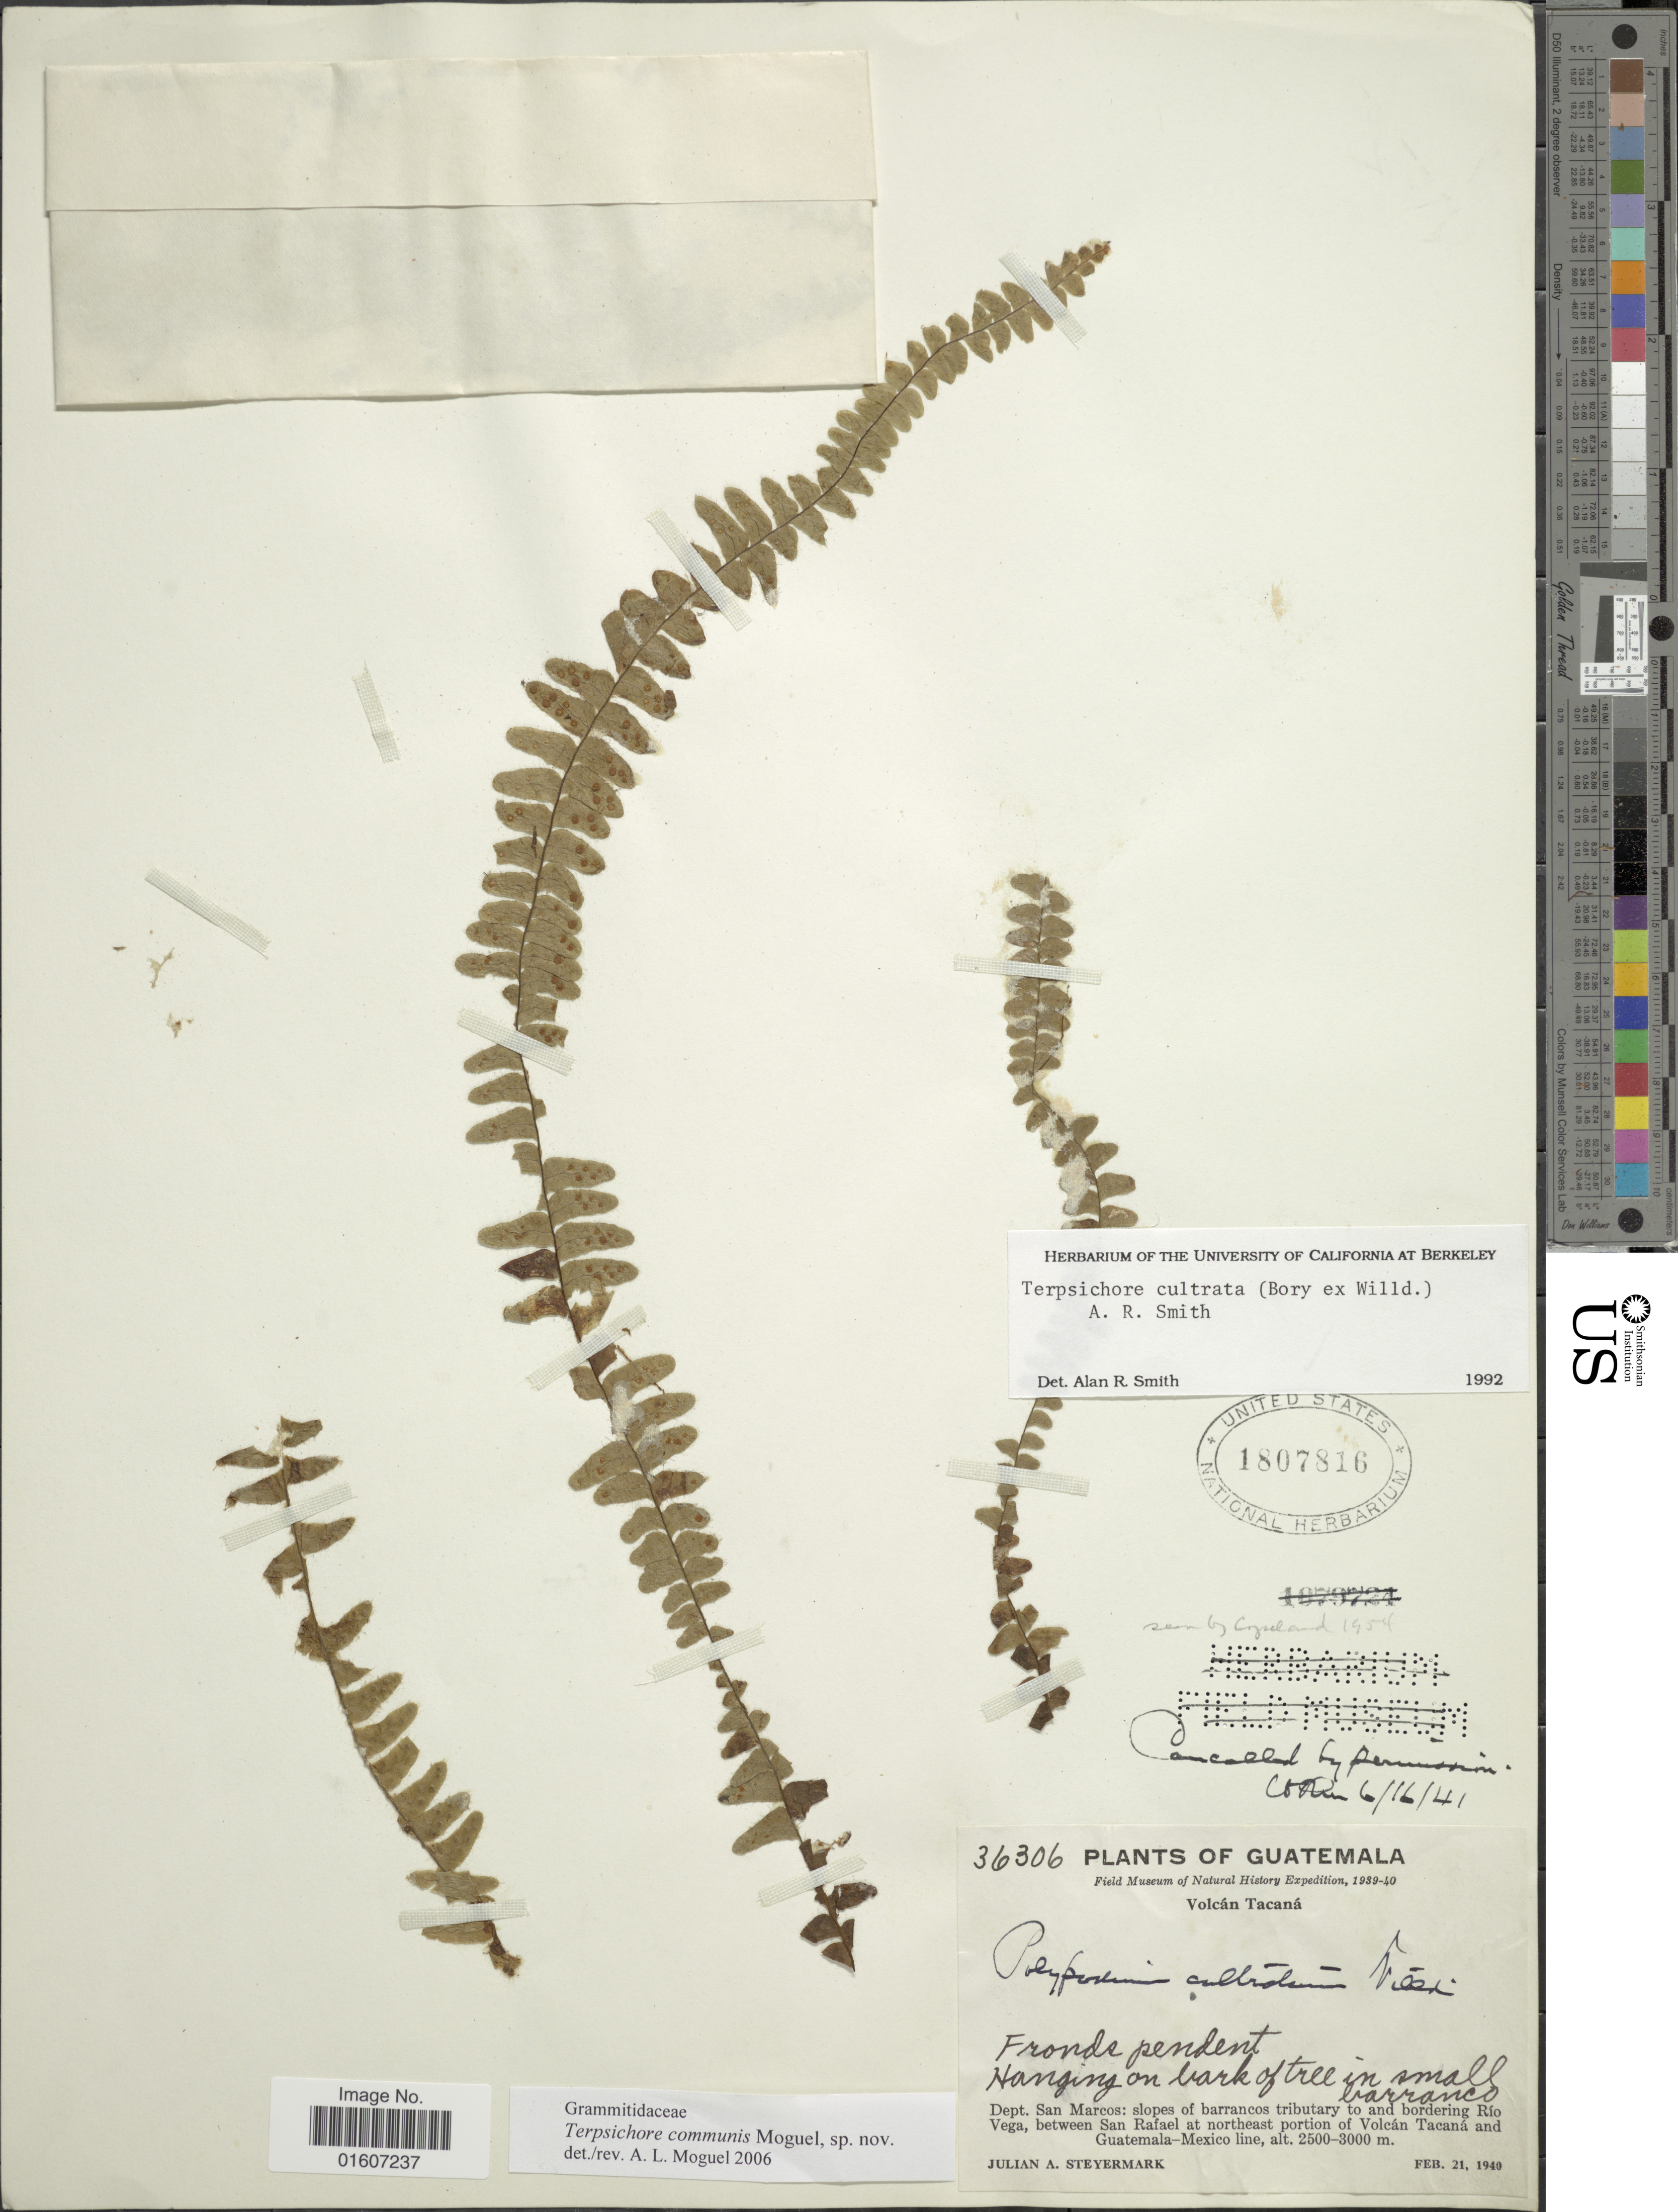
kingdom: Plantae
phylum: Tracheophyta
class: Polypodiopsida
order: Polypodiales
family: Polypodiaceae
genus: Terpsichore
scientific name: Terpsichore communis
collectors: J. Steyermark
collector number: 36306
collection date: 1940-02-21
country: Guatemala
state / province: San Marcos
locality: Dept. San Marcos: slopes of barrancos tributary to and bordering Río vega, between San rafael at northeast portion of Volán Tacaná and Guatemala-Mexico line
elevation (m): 2500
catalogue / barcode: US 1807816